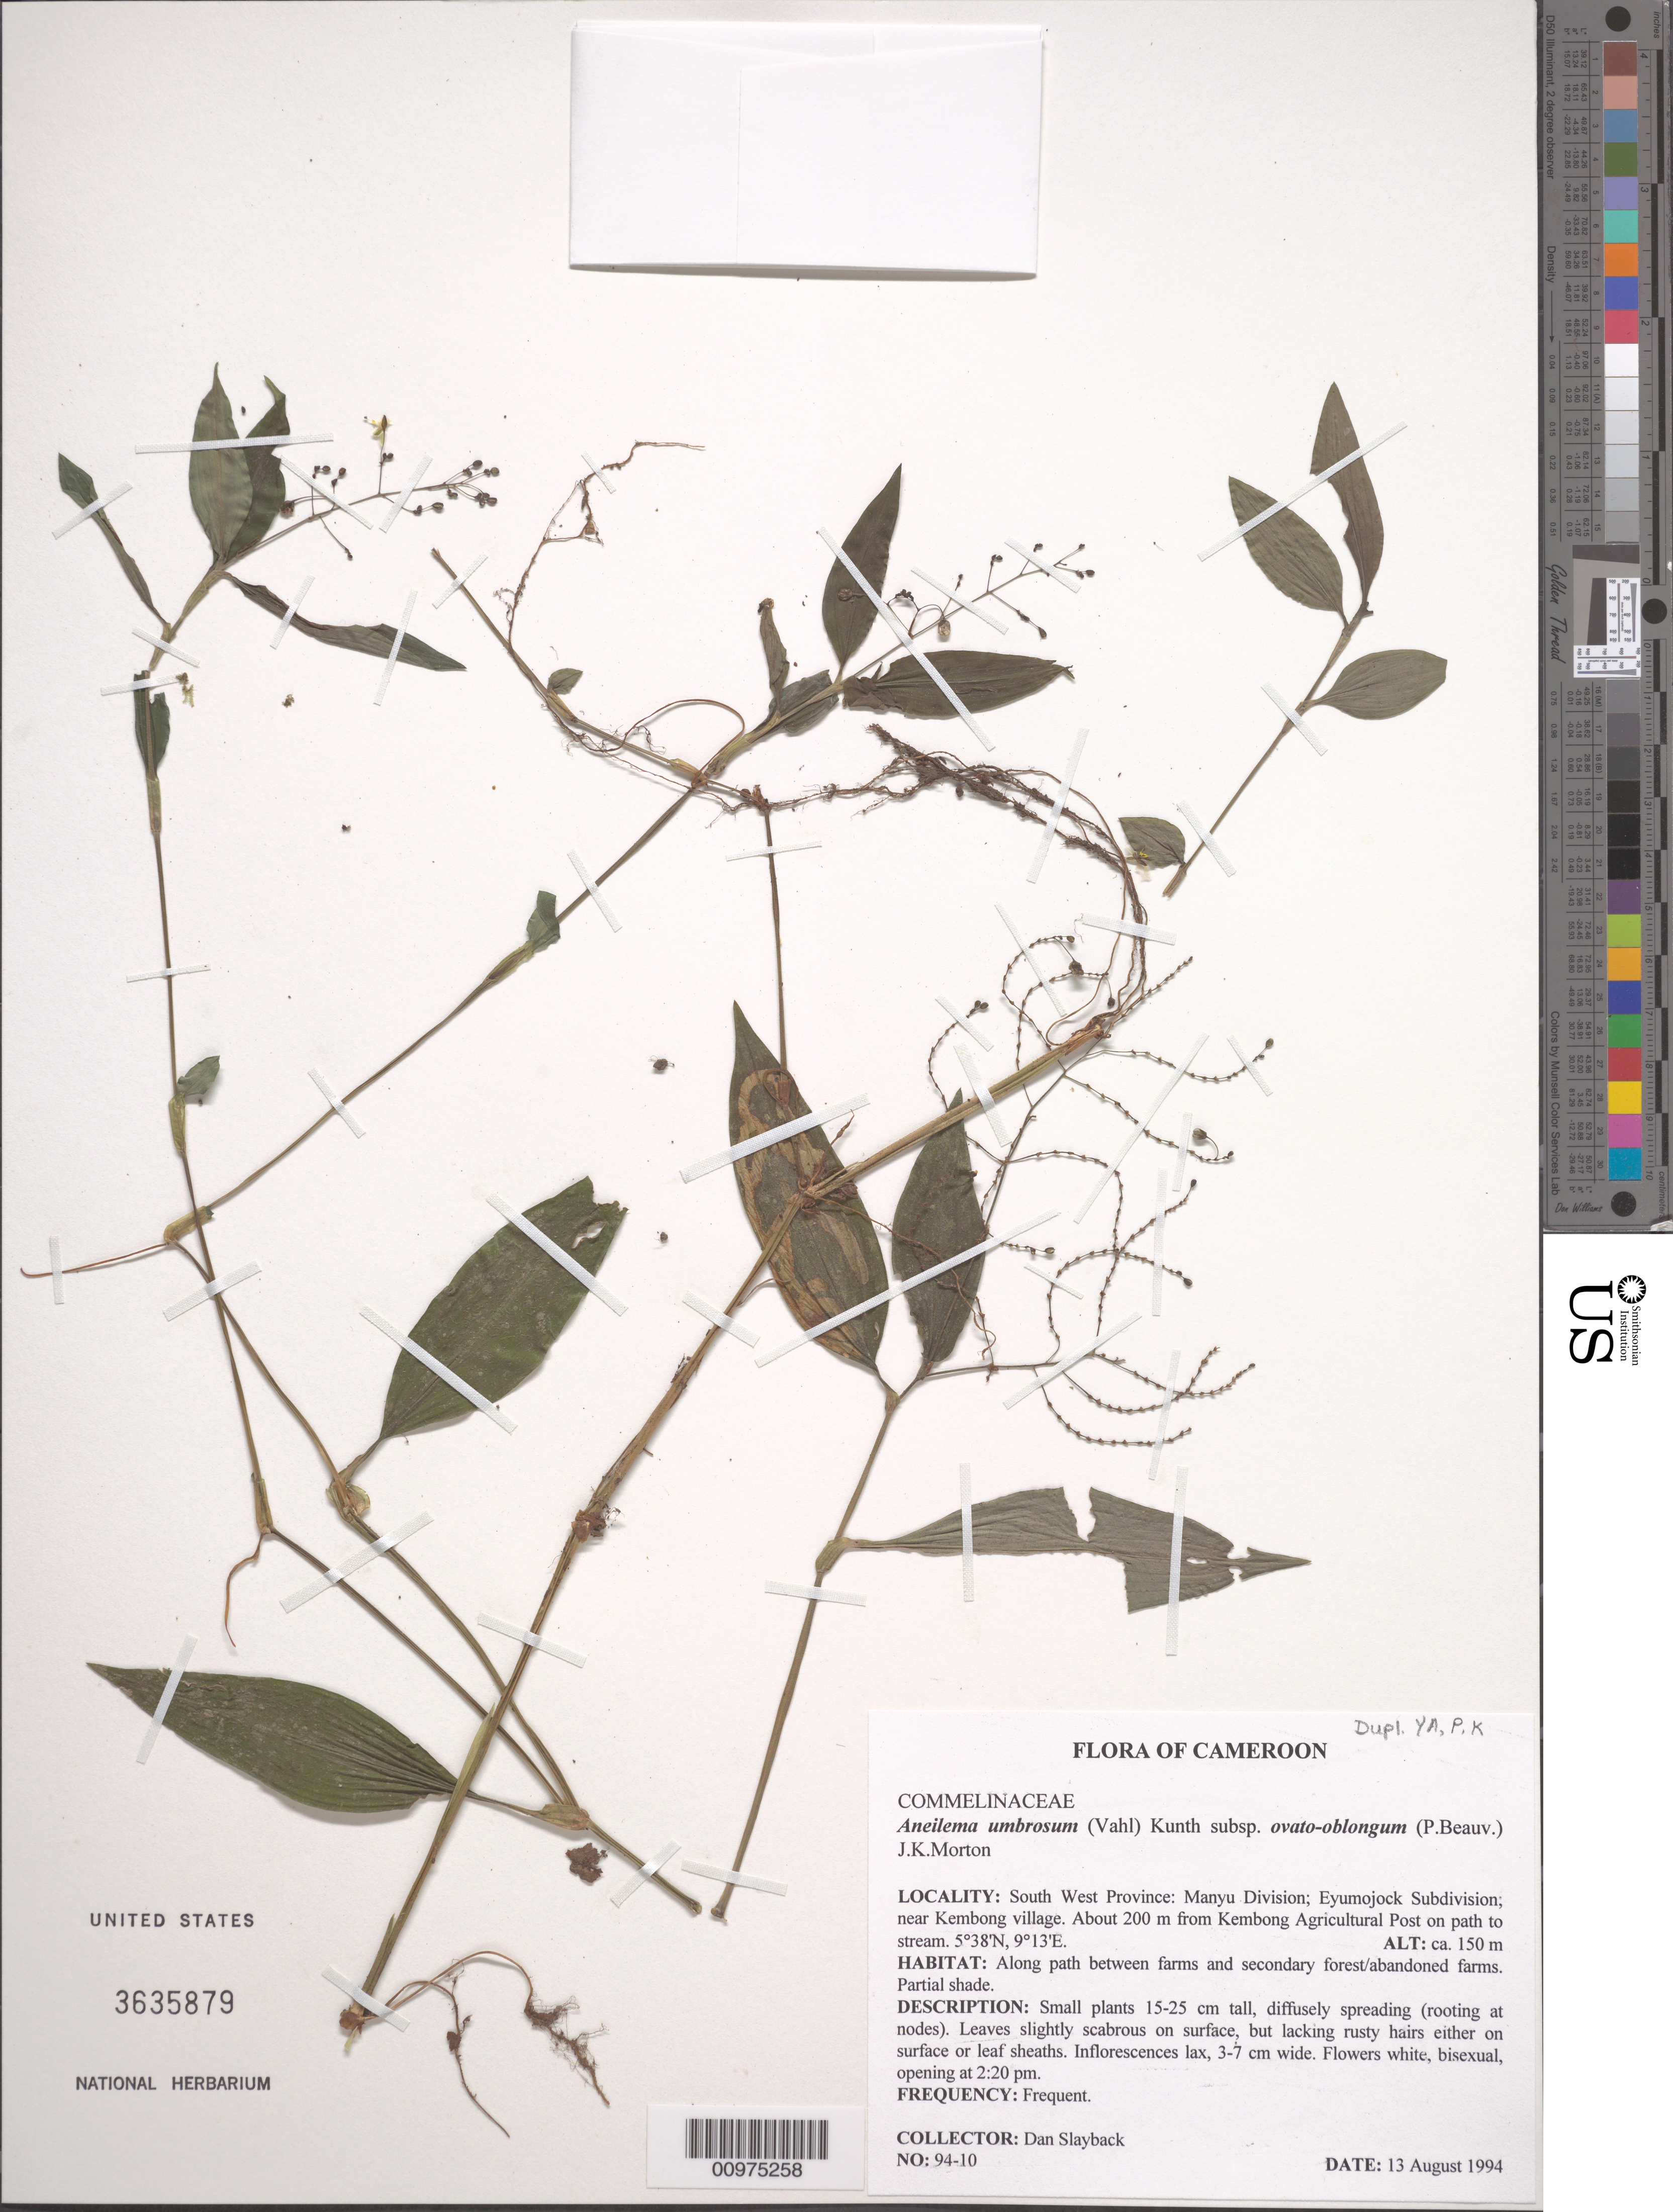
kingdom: Plantae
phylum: Tracheophyta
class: Liliopsida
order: Commelinales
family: Commelinaceae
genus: Aneilema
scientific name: Aneilema umbrosum subsp. ovato-oblongum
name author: (P. Beauv.) J.K. Morton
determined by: Faden, Robert B., (US), Smithsonian Institution - National Museum of Natural History (UNITED STATES)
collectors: D. Slayback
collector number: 94-10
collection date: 1994-08-13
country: Cameroon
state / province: Sud-Ouest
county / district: Manyu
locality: near Kembong village. About 200 m from Kembong Agricultural Post on path to stream.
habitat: Along path between farms and secondary forest/abandoned farms. Partial shade.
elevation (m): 150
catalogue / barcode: US 3635879